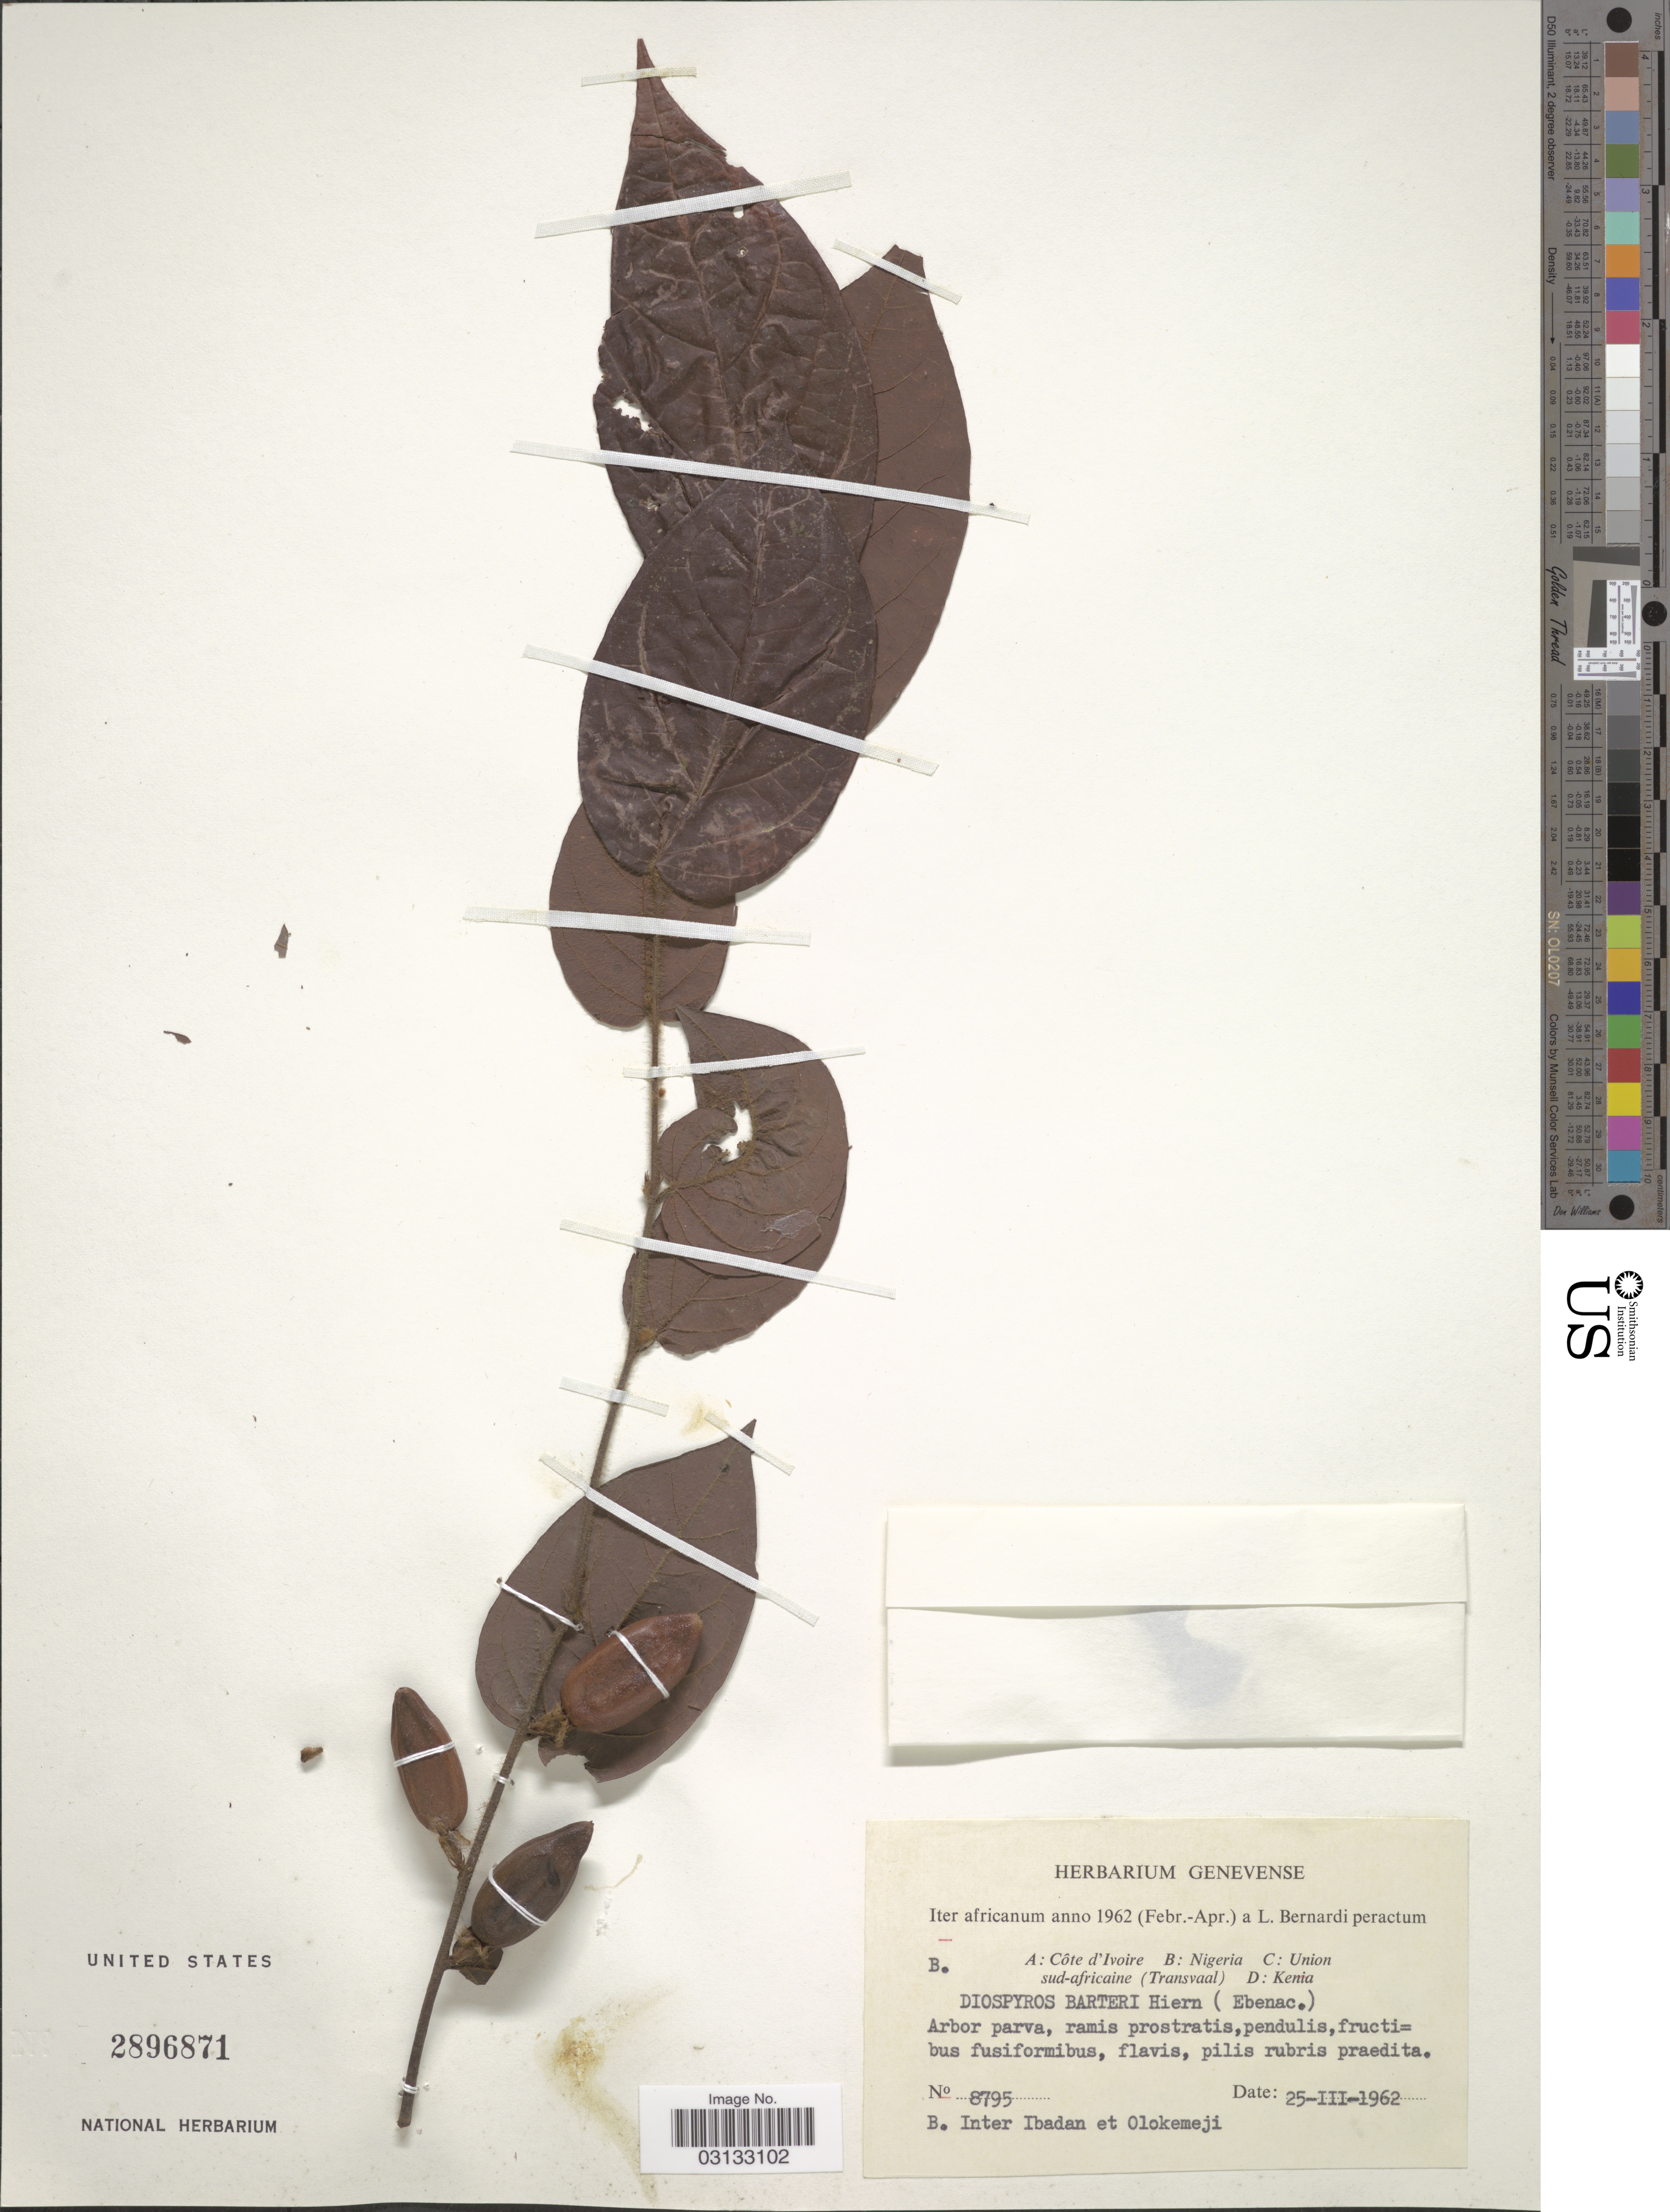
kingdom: Plantae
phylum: Tracheophyta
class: Magnoliopsida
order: Ericales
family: Ebenaceae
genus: Diospyros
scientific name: Diospyros barteri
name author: Hiern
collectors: L. Bernardi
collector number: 8795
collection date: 1962-03-25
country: Nigeria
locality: Nigeria, Inter Ibadan et Olokemeji.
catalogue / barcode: US 2896871